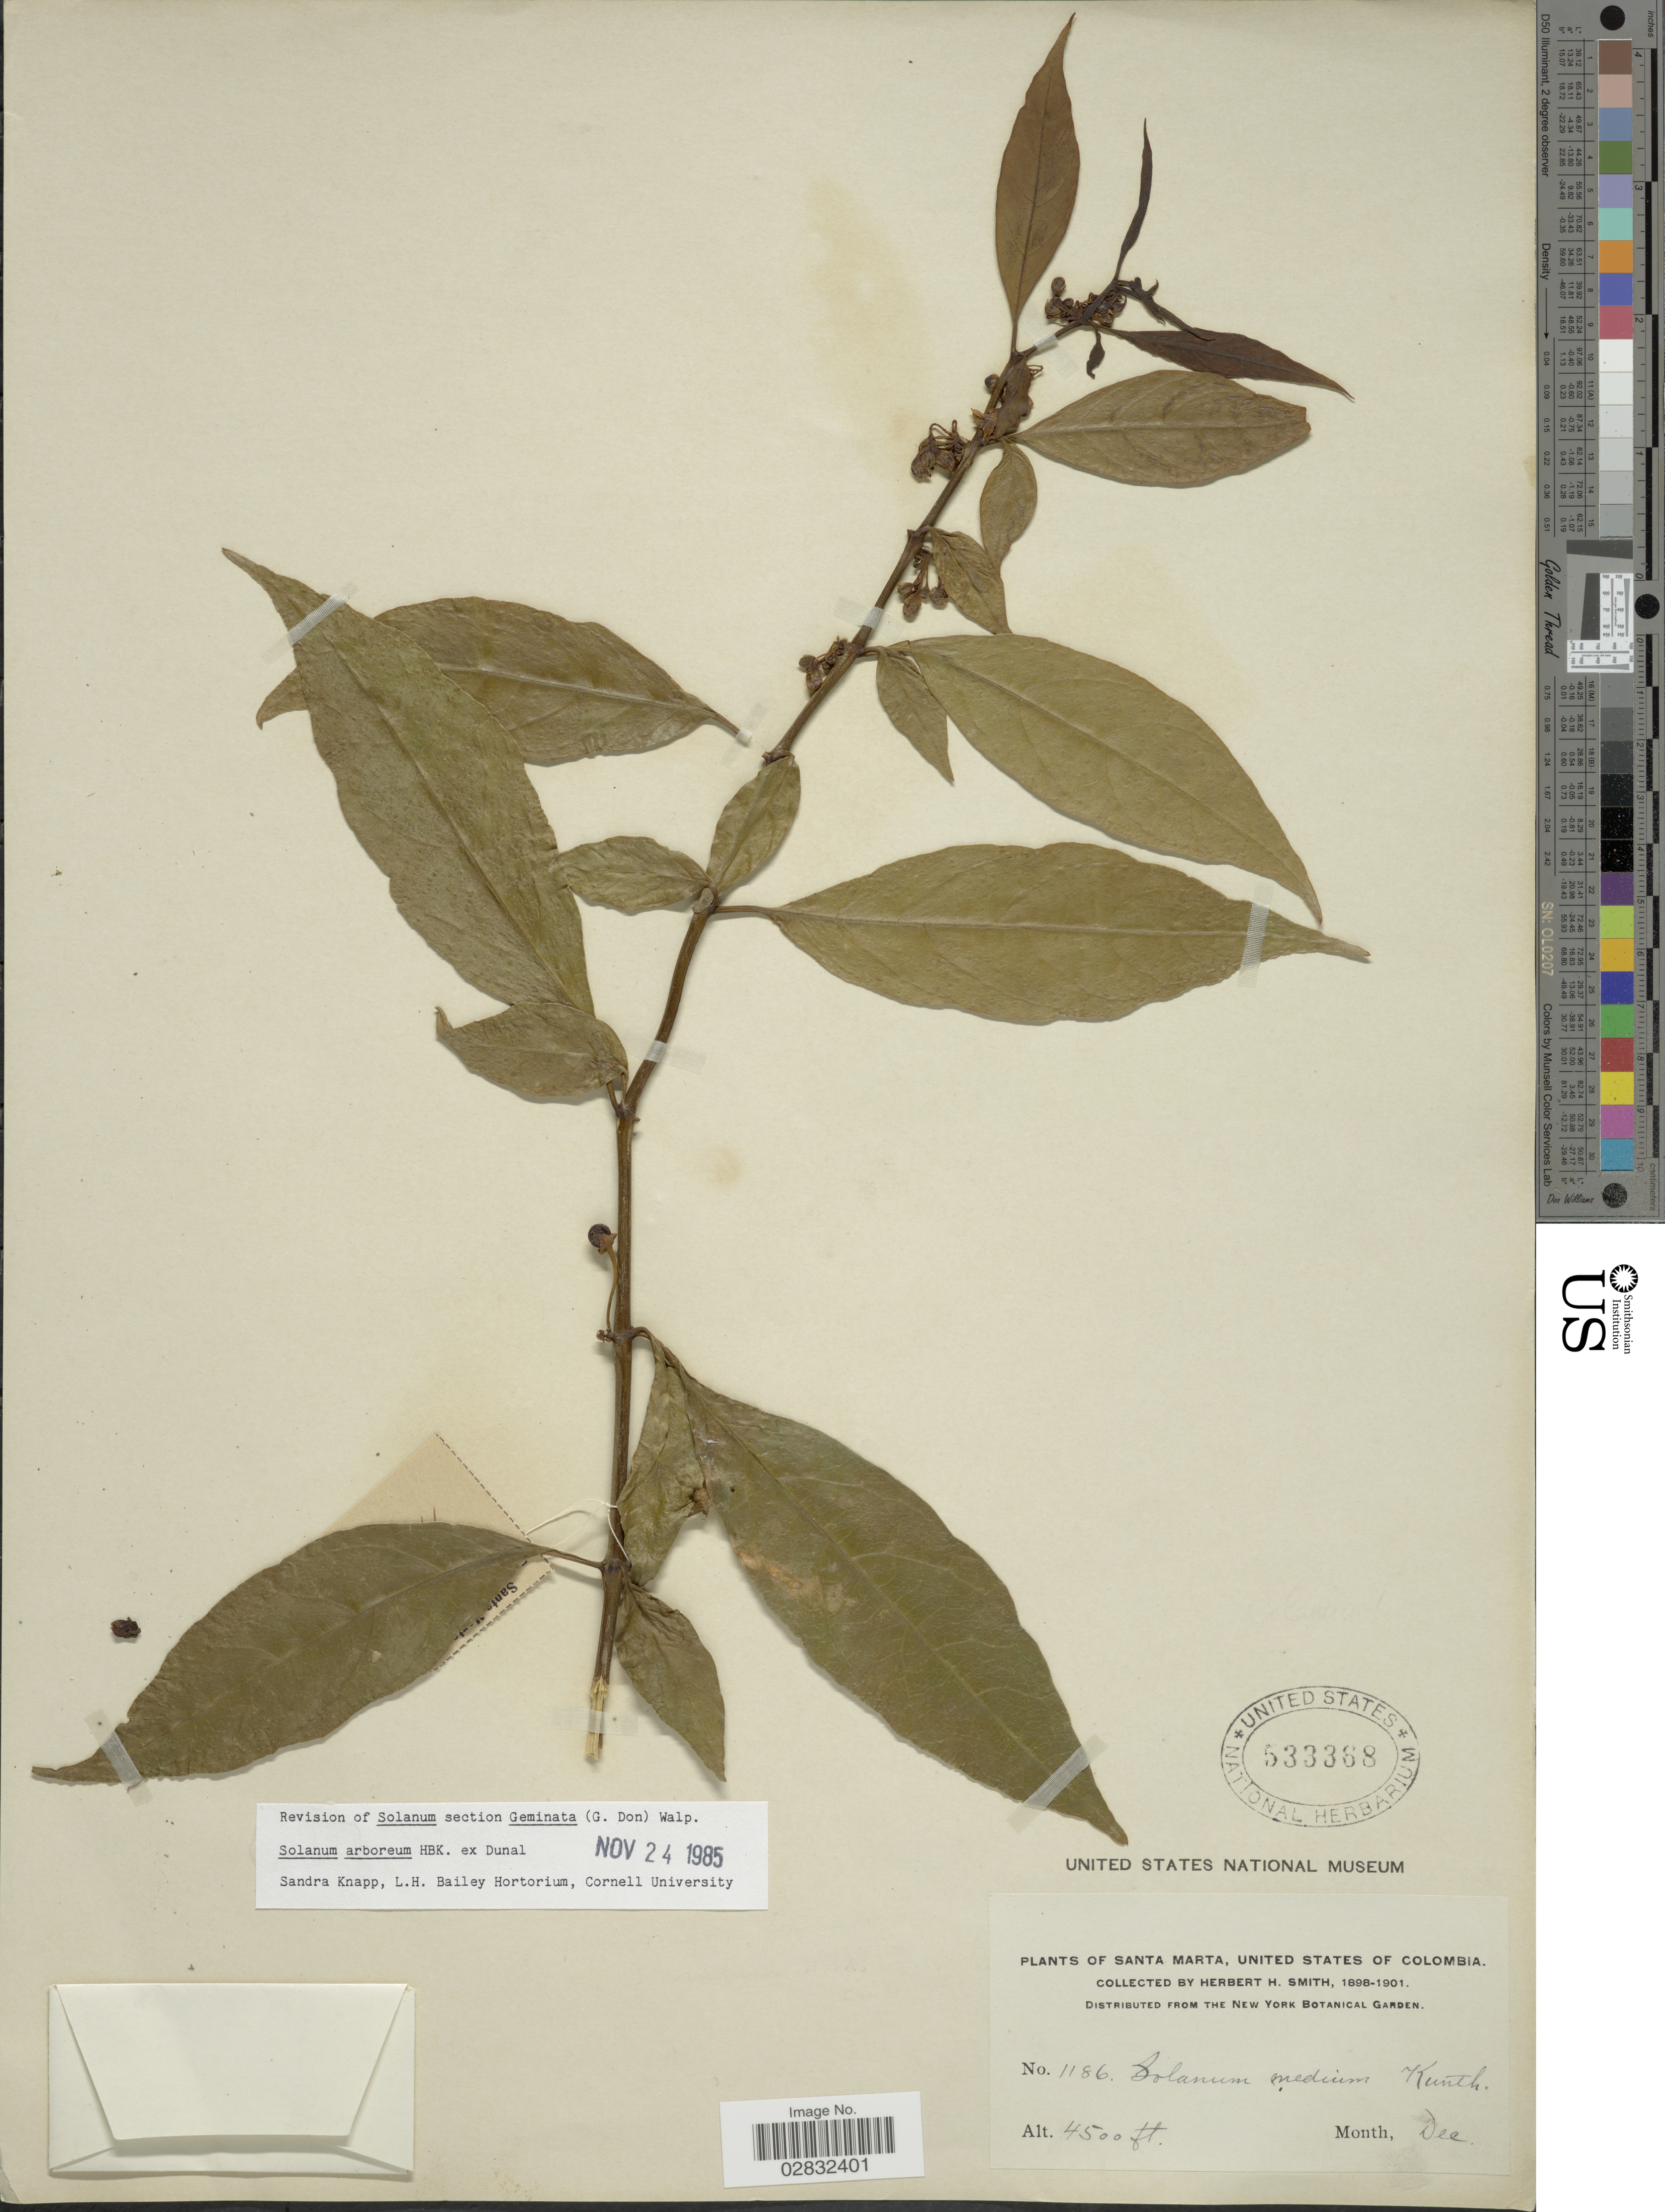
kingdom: Plantae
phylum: Tracheophyta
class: Magnoliopsida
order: Solanales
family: Solanaceae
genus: Solanum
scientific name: Solanum arboreum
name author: Dunal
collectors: Herbert H. Smith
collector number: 1186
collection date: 1898-12/1901-12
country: Colombia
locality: Santa Marta, United States of Colombia.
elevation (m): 1372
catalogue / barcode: US 533368